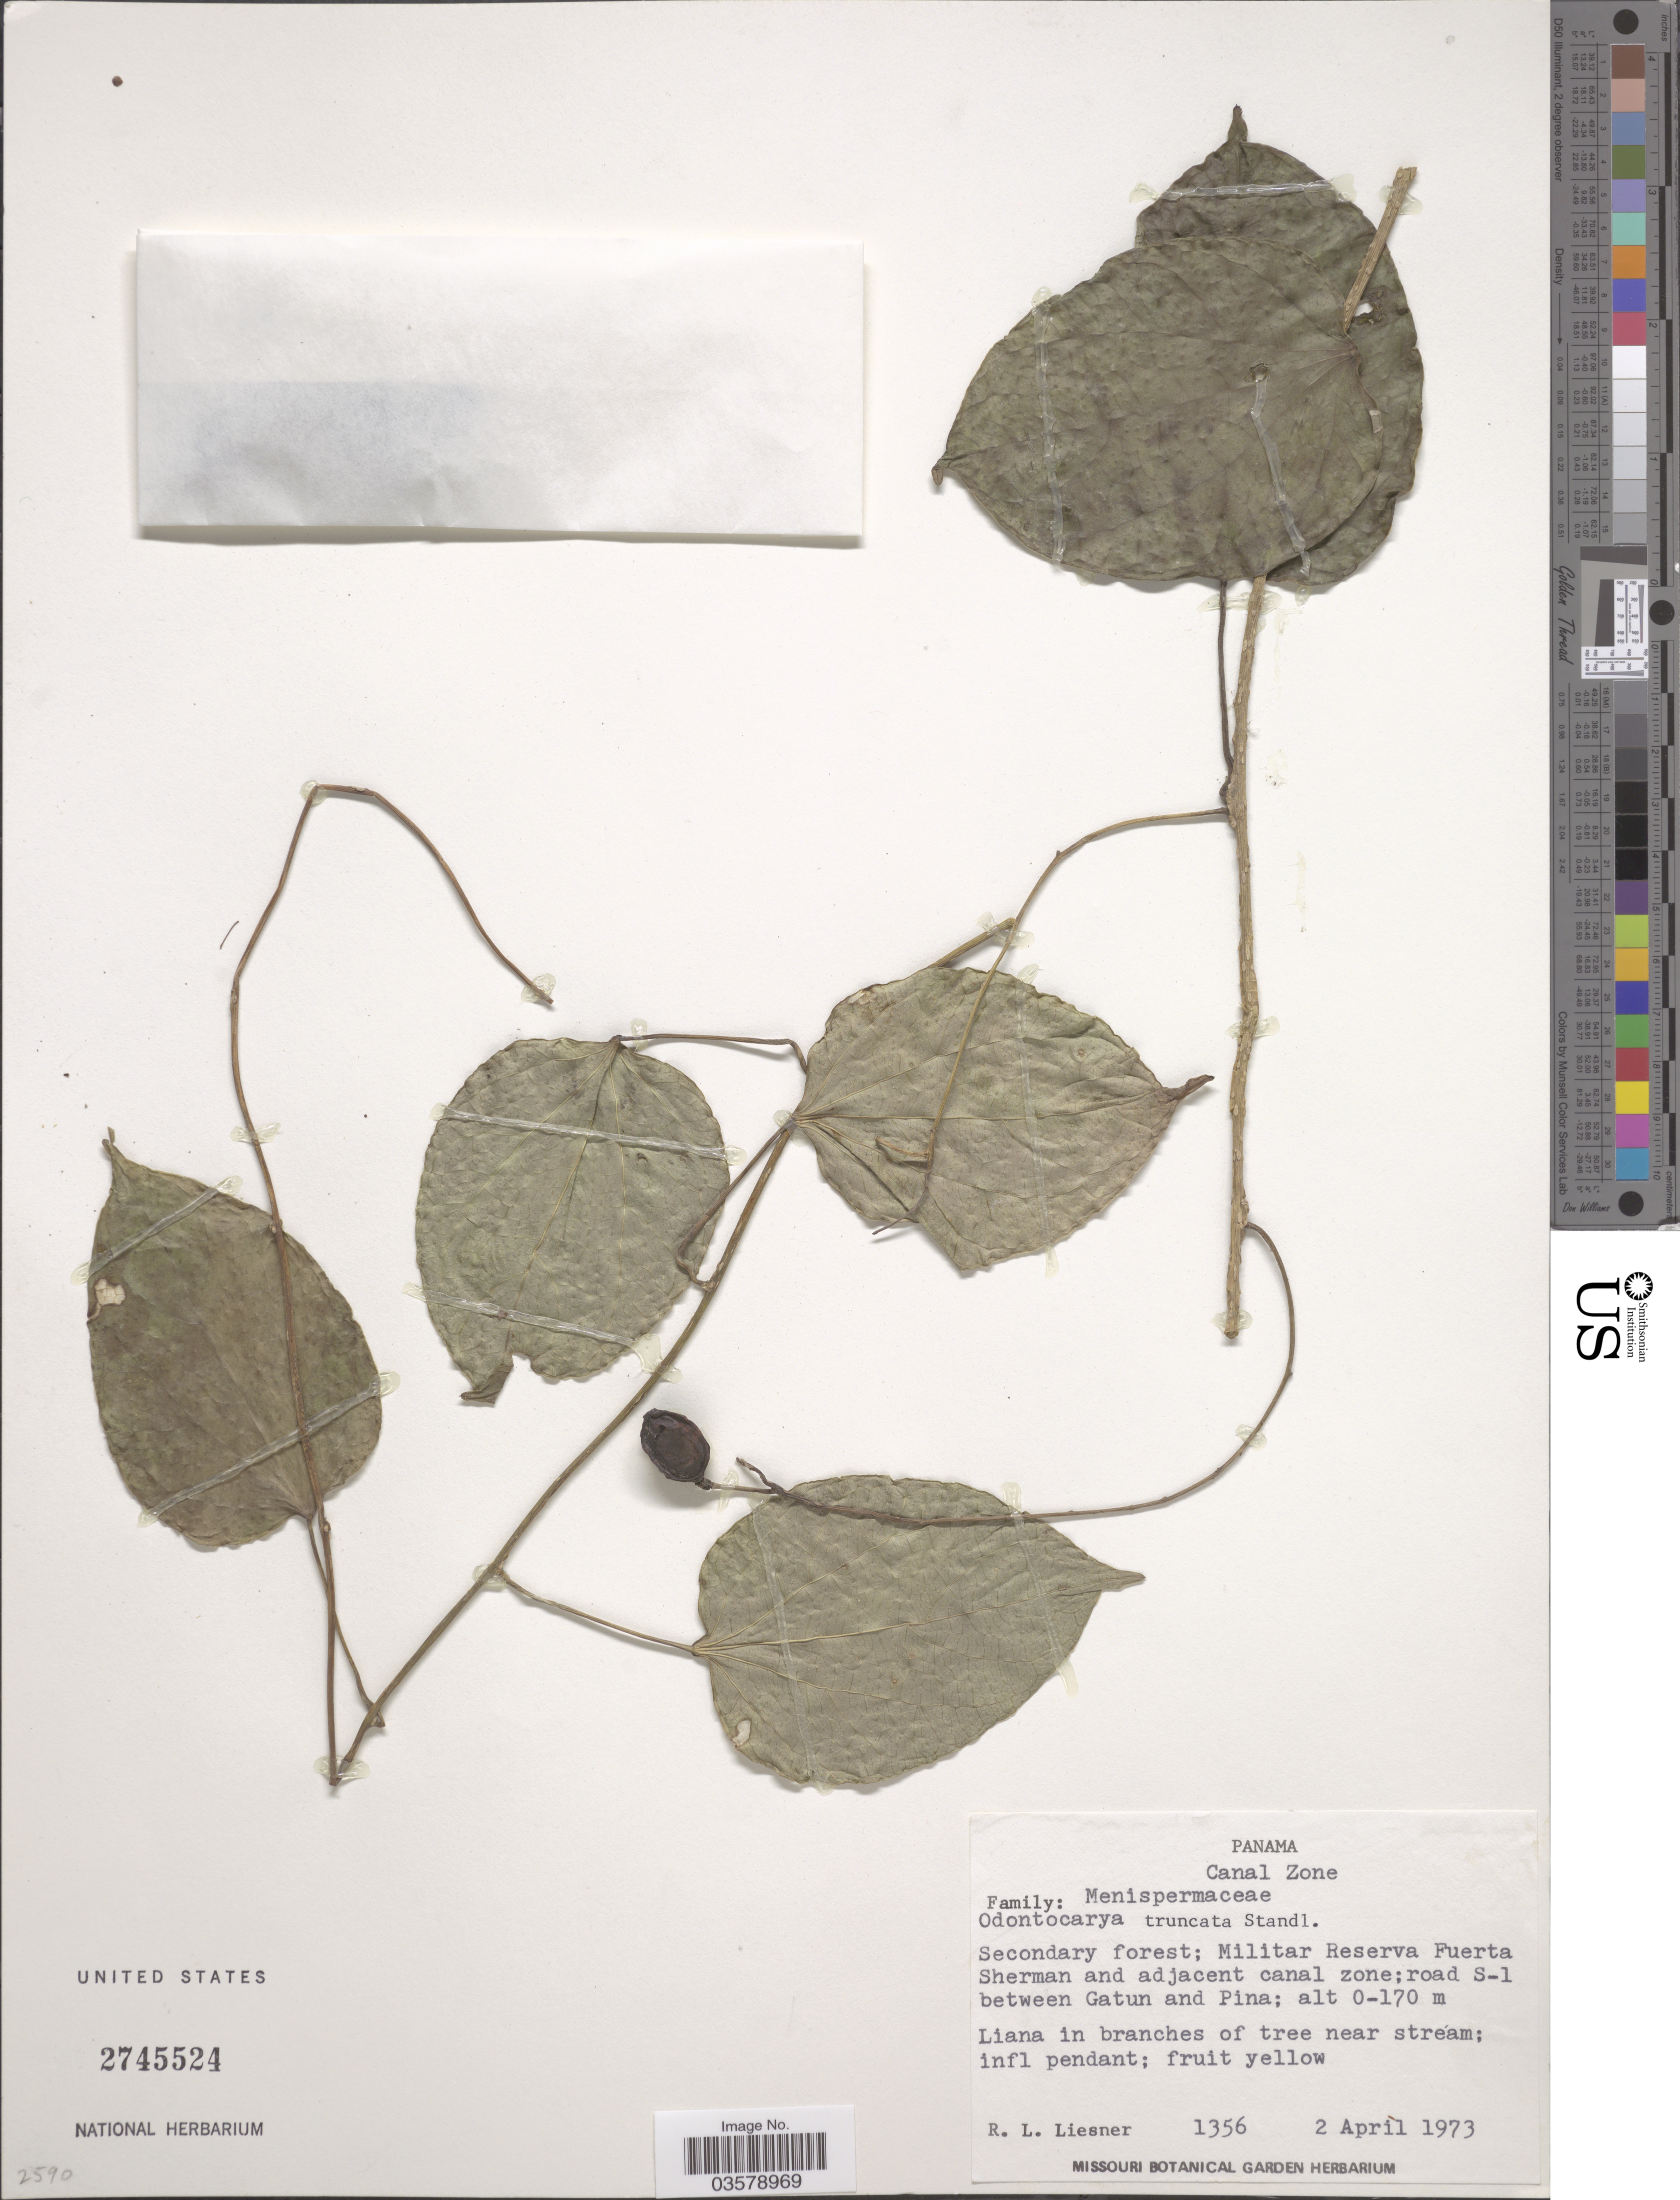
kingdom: Plantae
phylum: Tracheophyta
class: Magnoliopsida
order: Ranunculales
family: Menispermaceae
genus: Odontocarya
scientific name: Odontocarya truncata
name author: Standl.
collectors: R. L. Liesner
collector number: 1356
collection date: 1973-04-02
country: Panama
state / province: Colón / Panamá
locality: Canal Zone. Militar Reserva Fuerta Sherman and adjacent canal zone; road S-1 between Gatun and Pina.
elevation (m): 0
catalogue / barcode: US 2745524